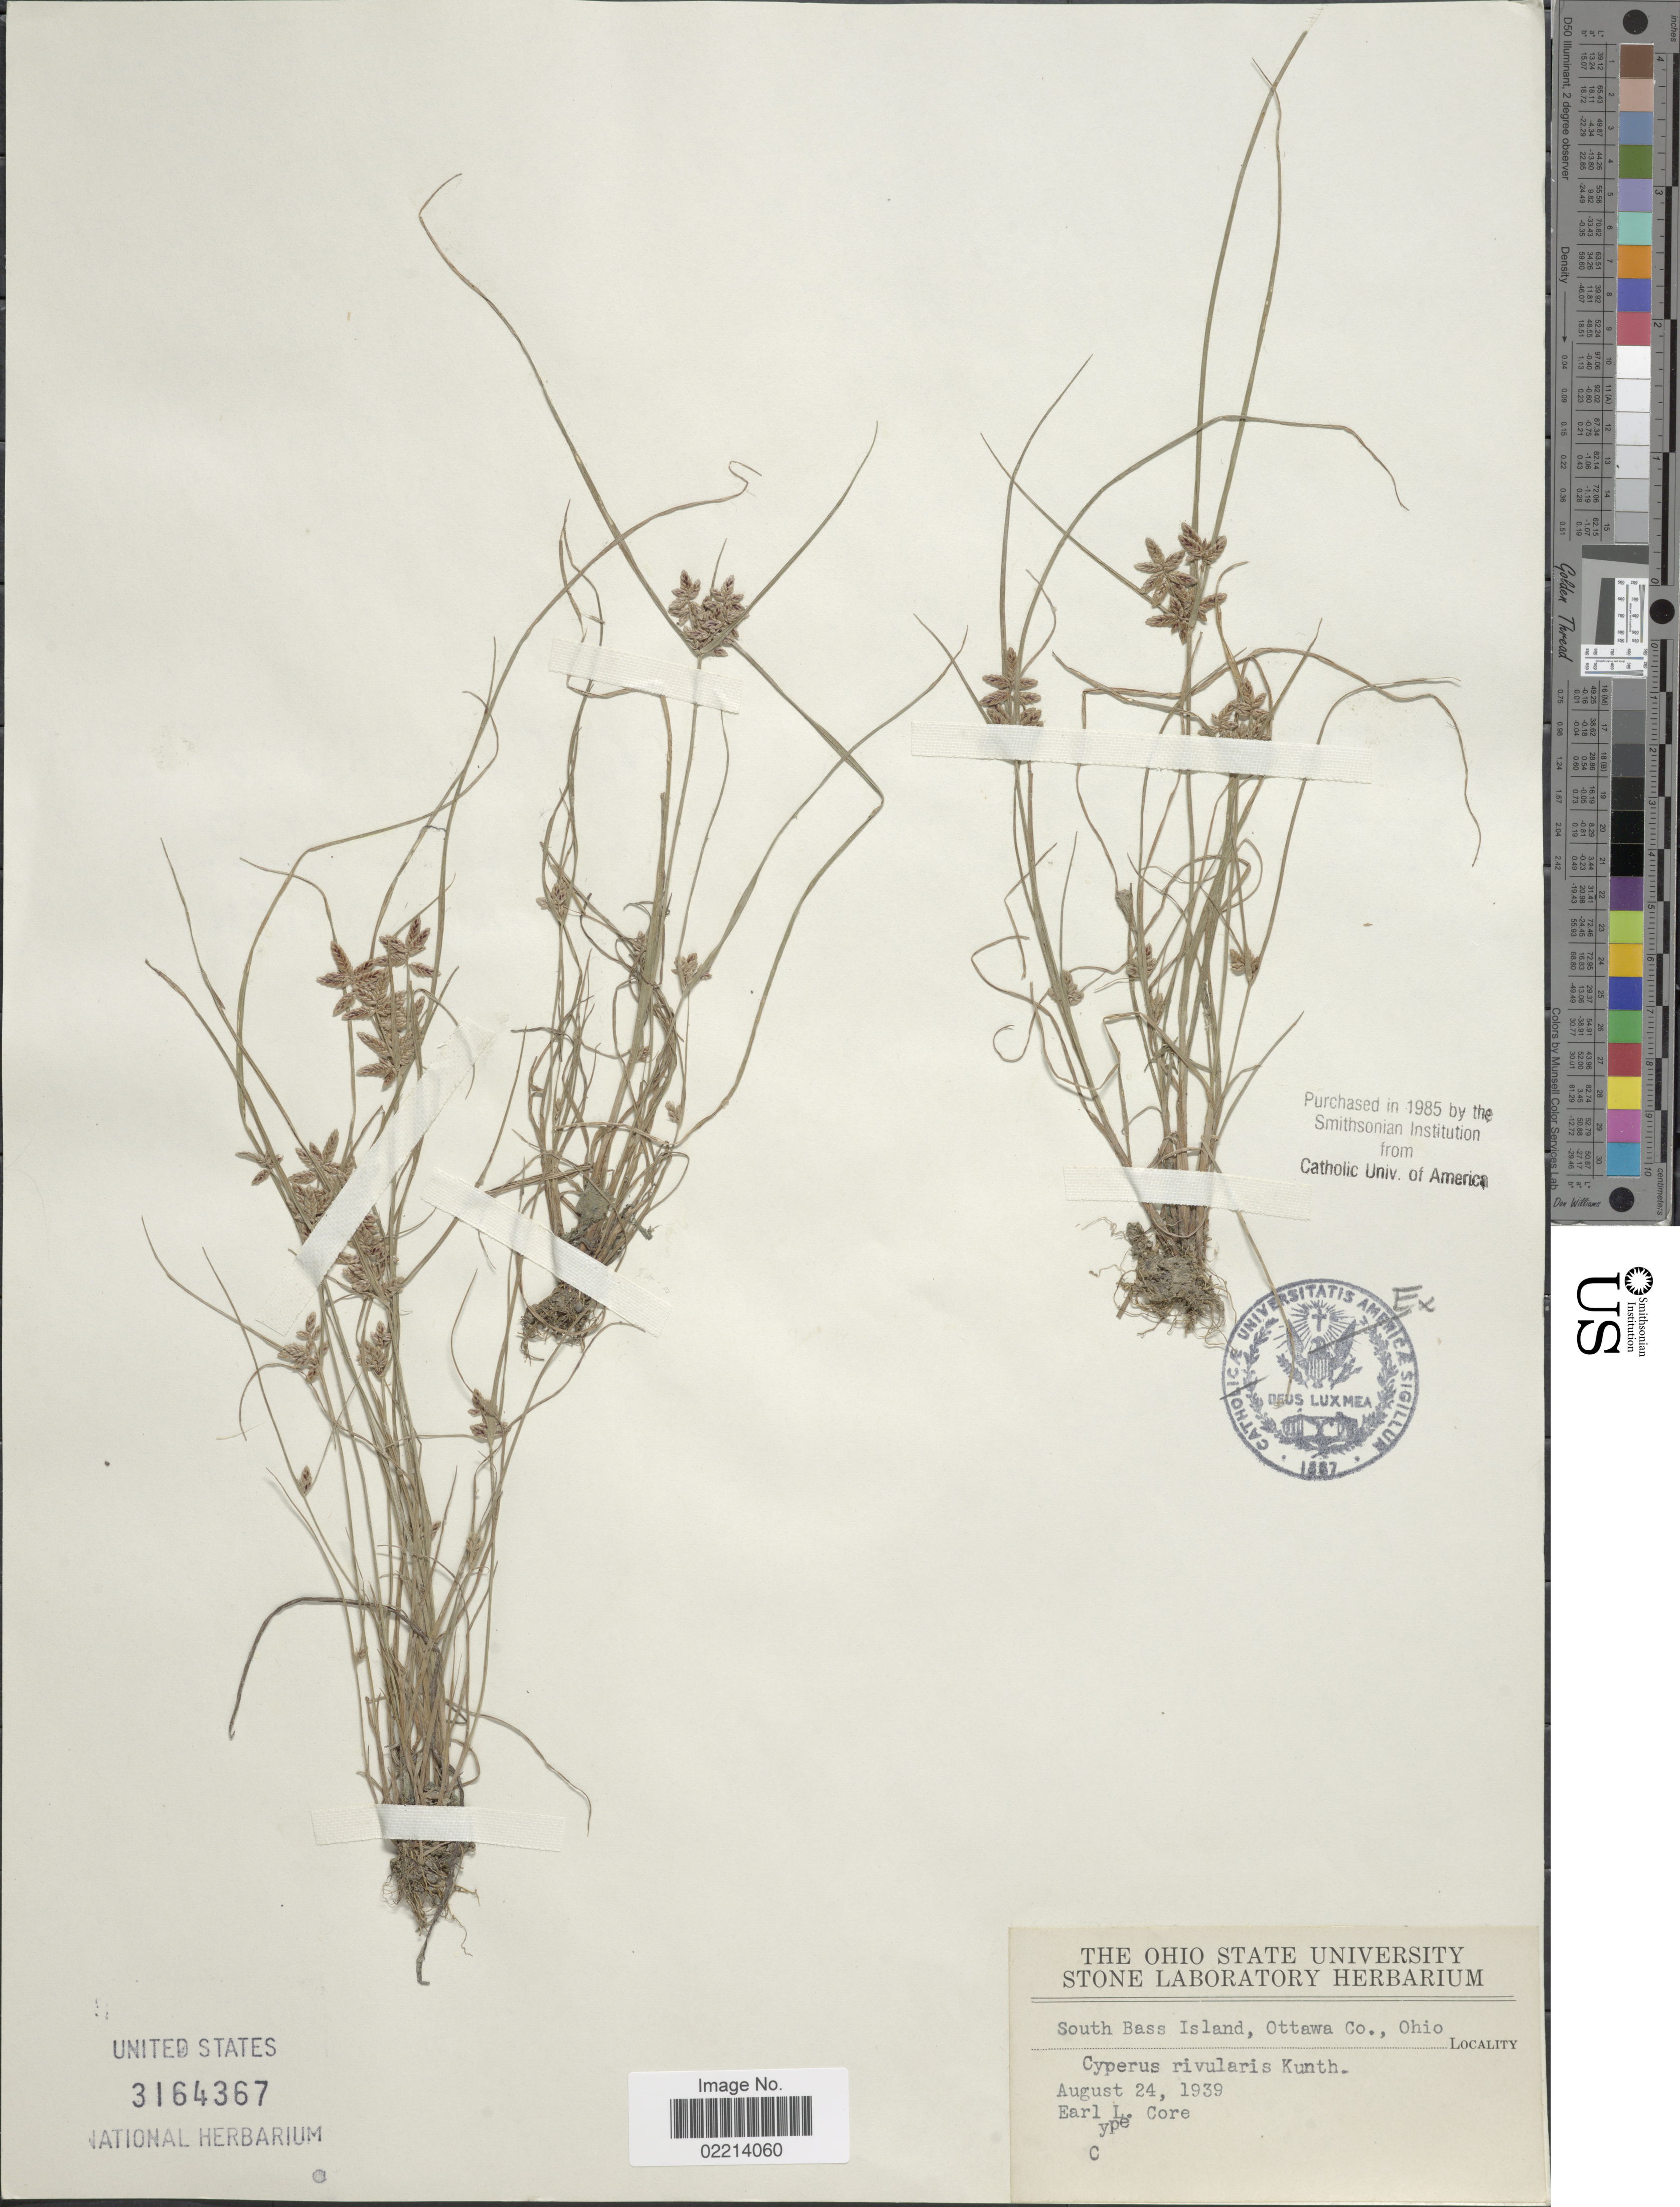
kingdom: Plantae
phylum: Tracheophyta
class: Liliopsida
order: Poales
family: Cyperaceae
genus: Cyperus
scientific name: Cyperus bipartitus Torr.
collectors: E. L. Core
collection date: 1939-08-24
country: United States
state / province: Ohio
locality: South Bass Island, Ottawa Co.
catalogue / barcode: US 3164367